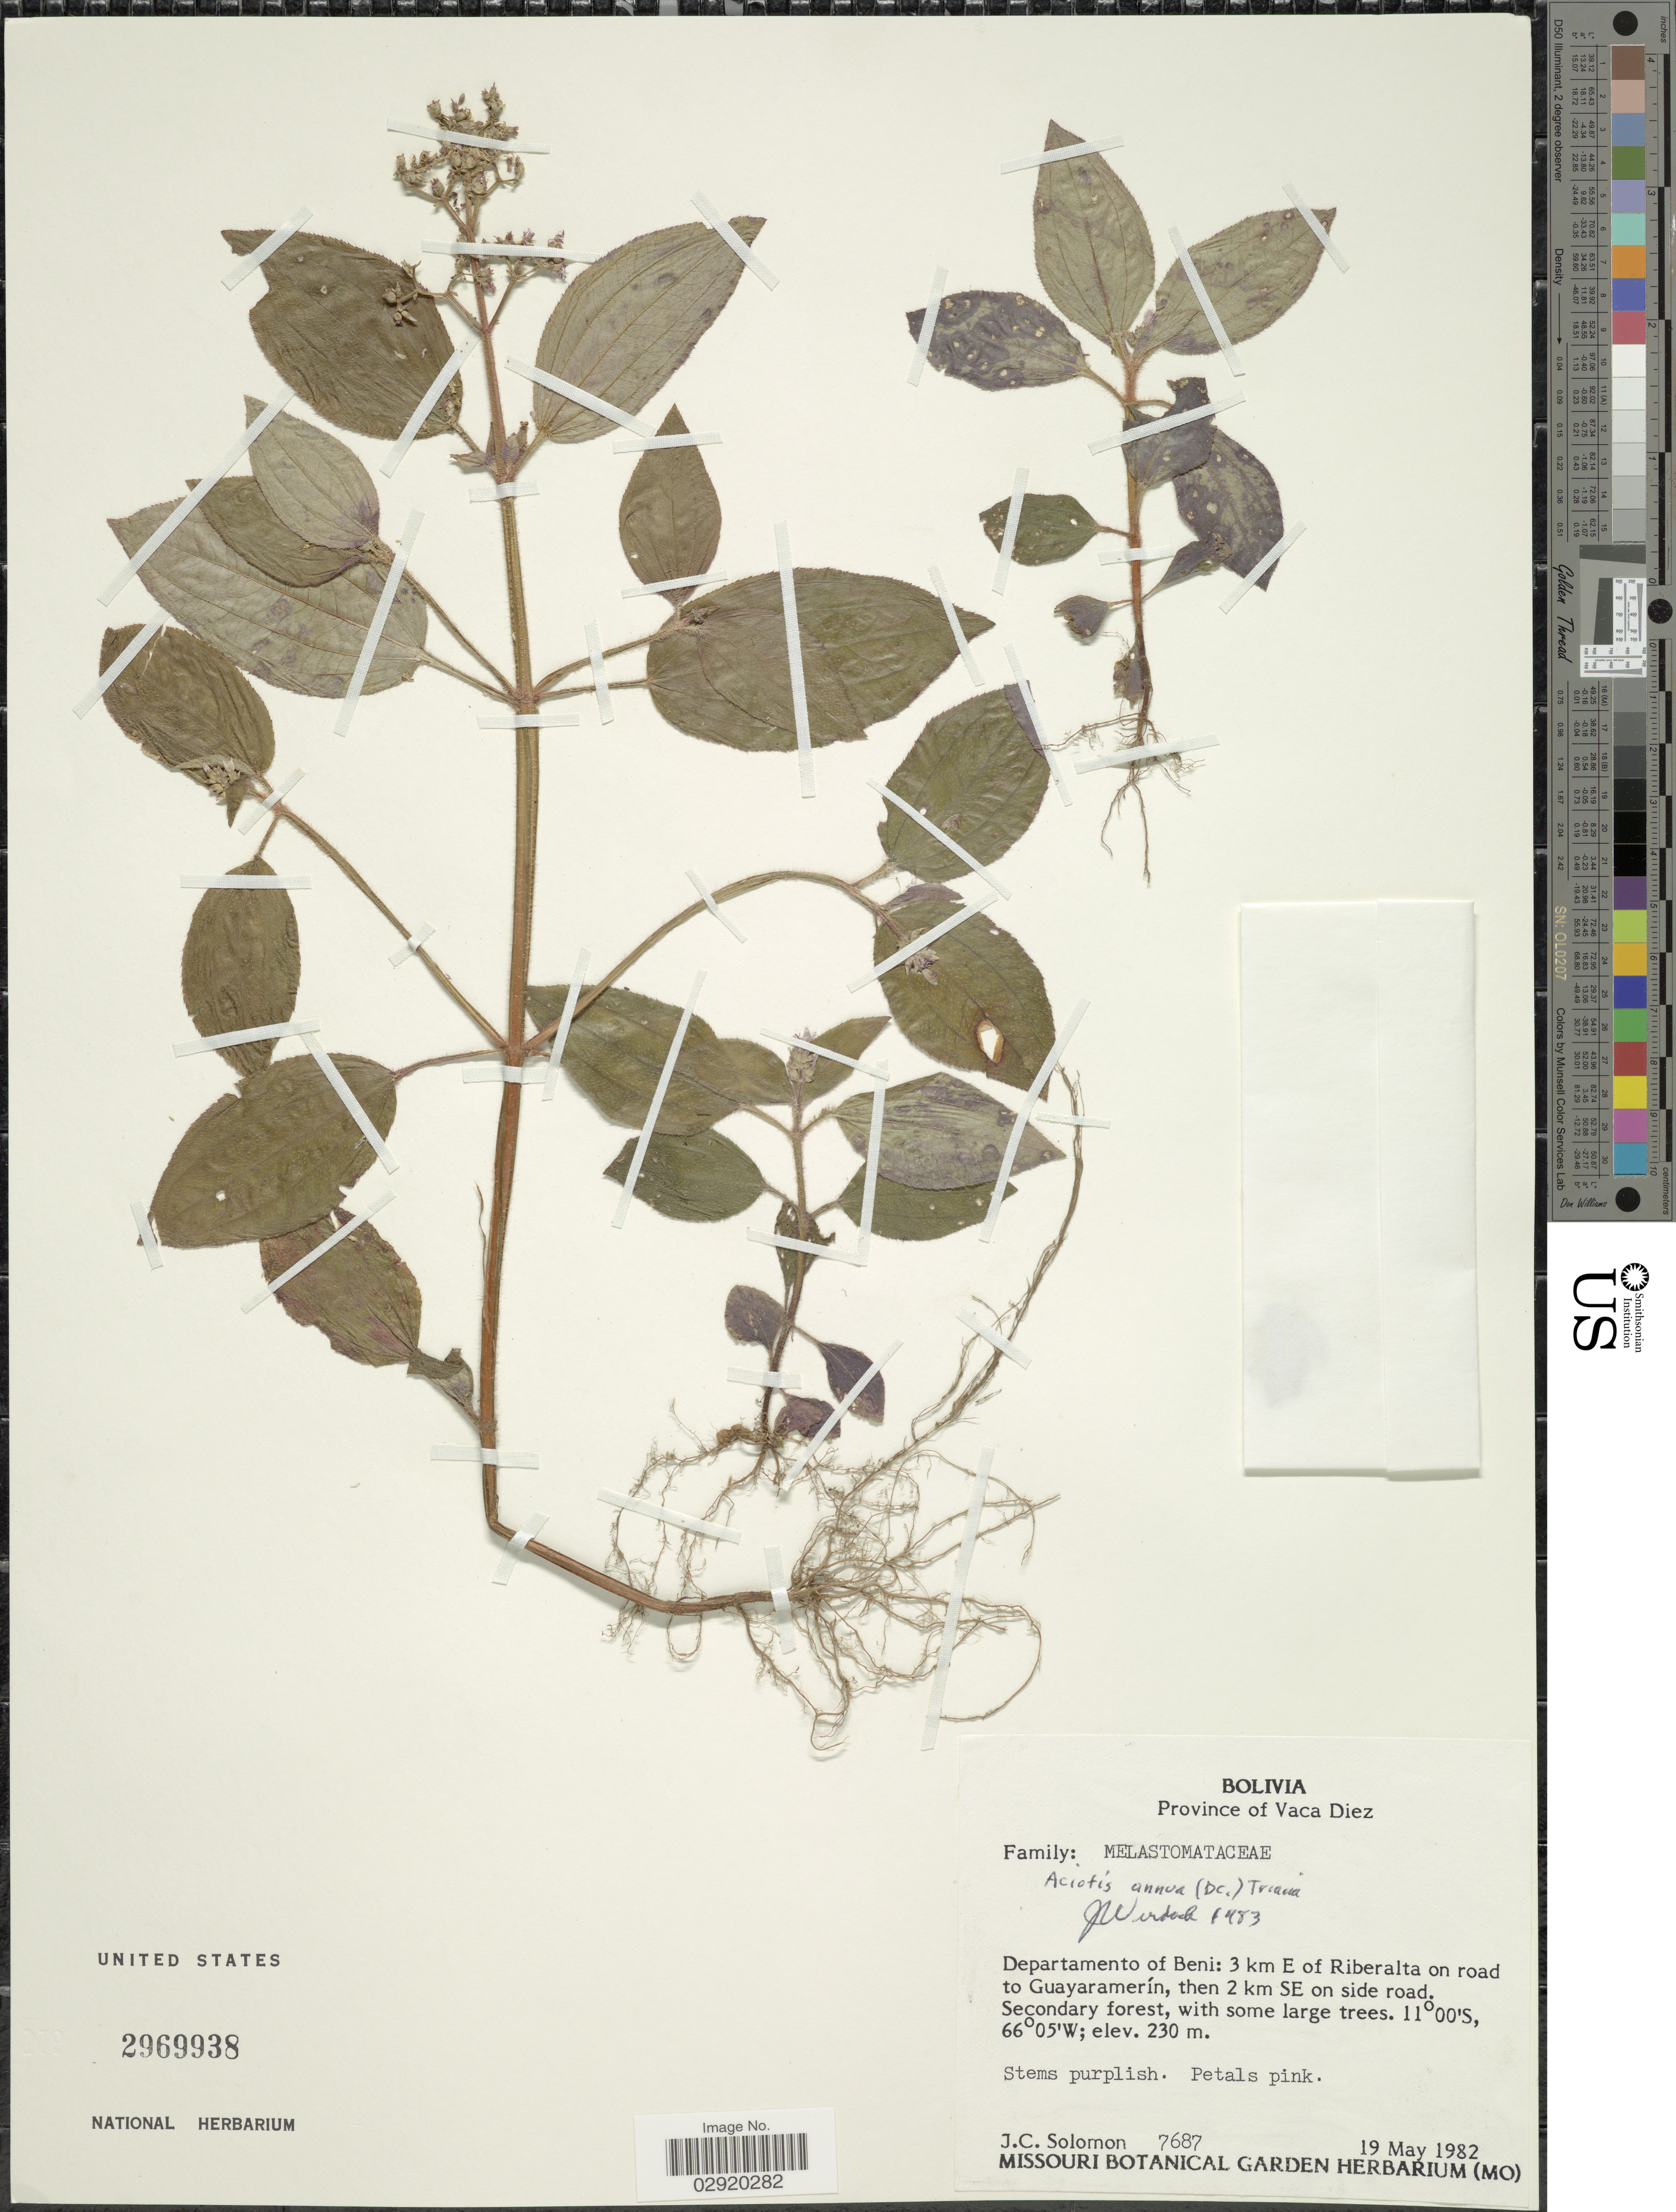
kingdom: Plantae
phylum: Tracheophyta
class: Magnoliopsida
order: Myrtales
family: Melastomataceae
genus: Aciotis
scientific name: Aciotis annua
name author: (Mart. ex DC.) Triana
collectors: J. C. Solomon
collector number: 7687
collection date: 1982-05-19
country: Bolivia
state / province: Beni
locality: Province of Vaca Diez. Departamento of Beni: 3 km E of Riberalta on road to Guayaramerín, then 2 km SE on side road.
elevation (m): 230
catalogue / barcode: US 2969938